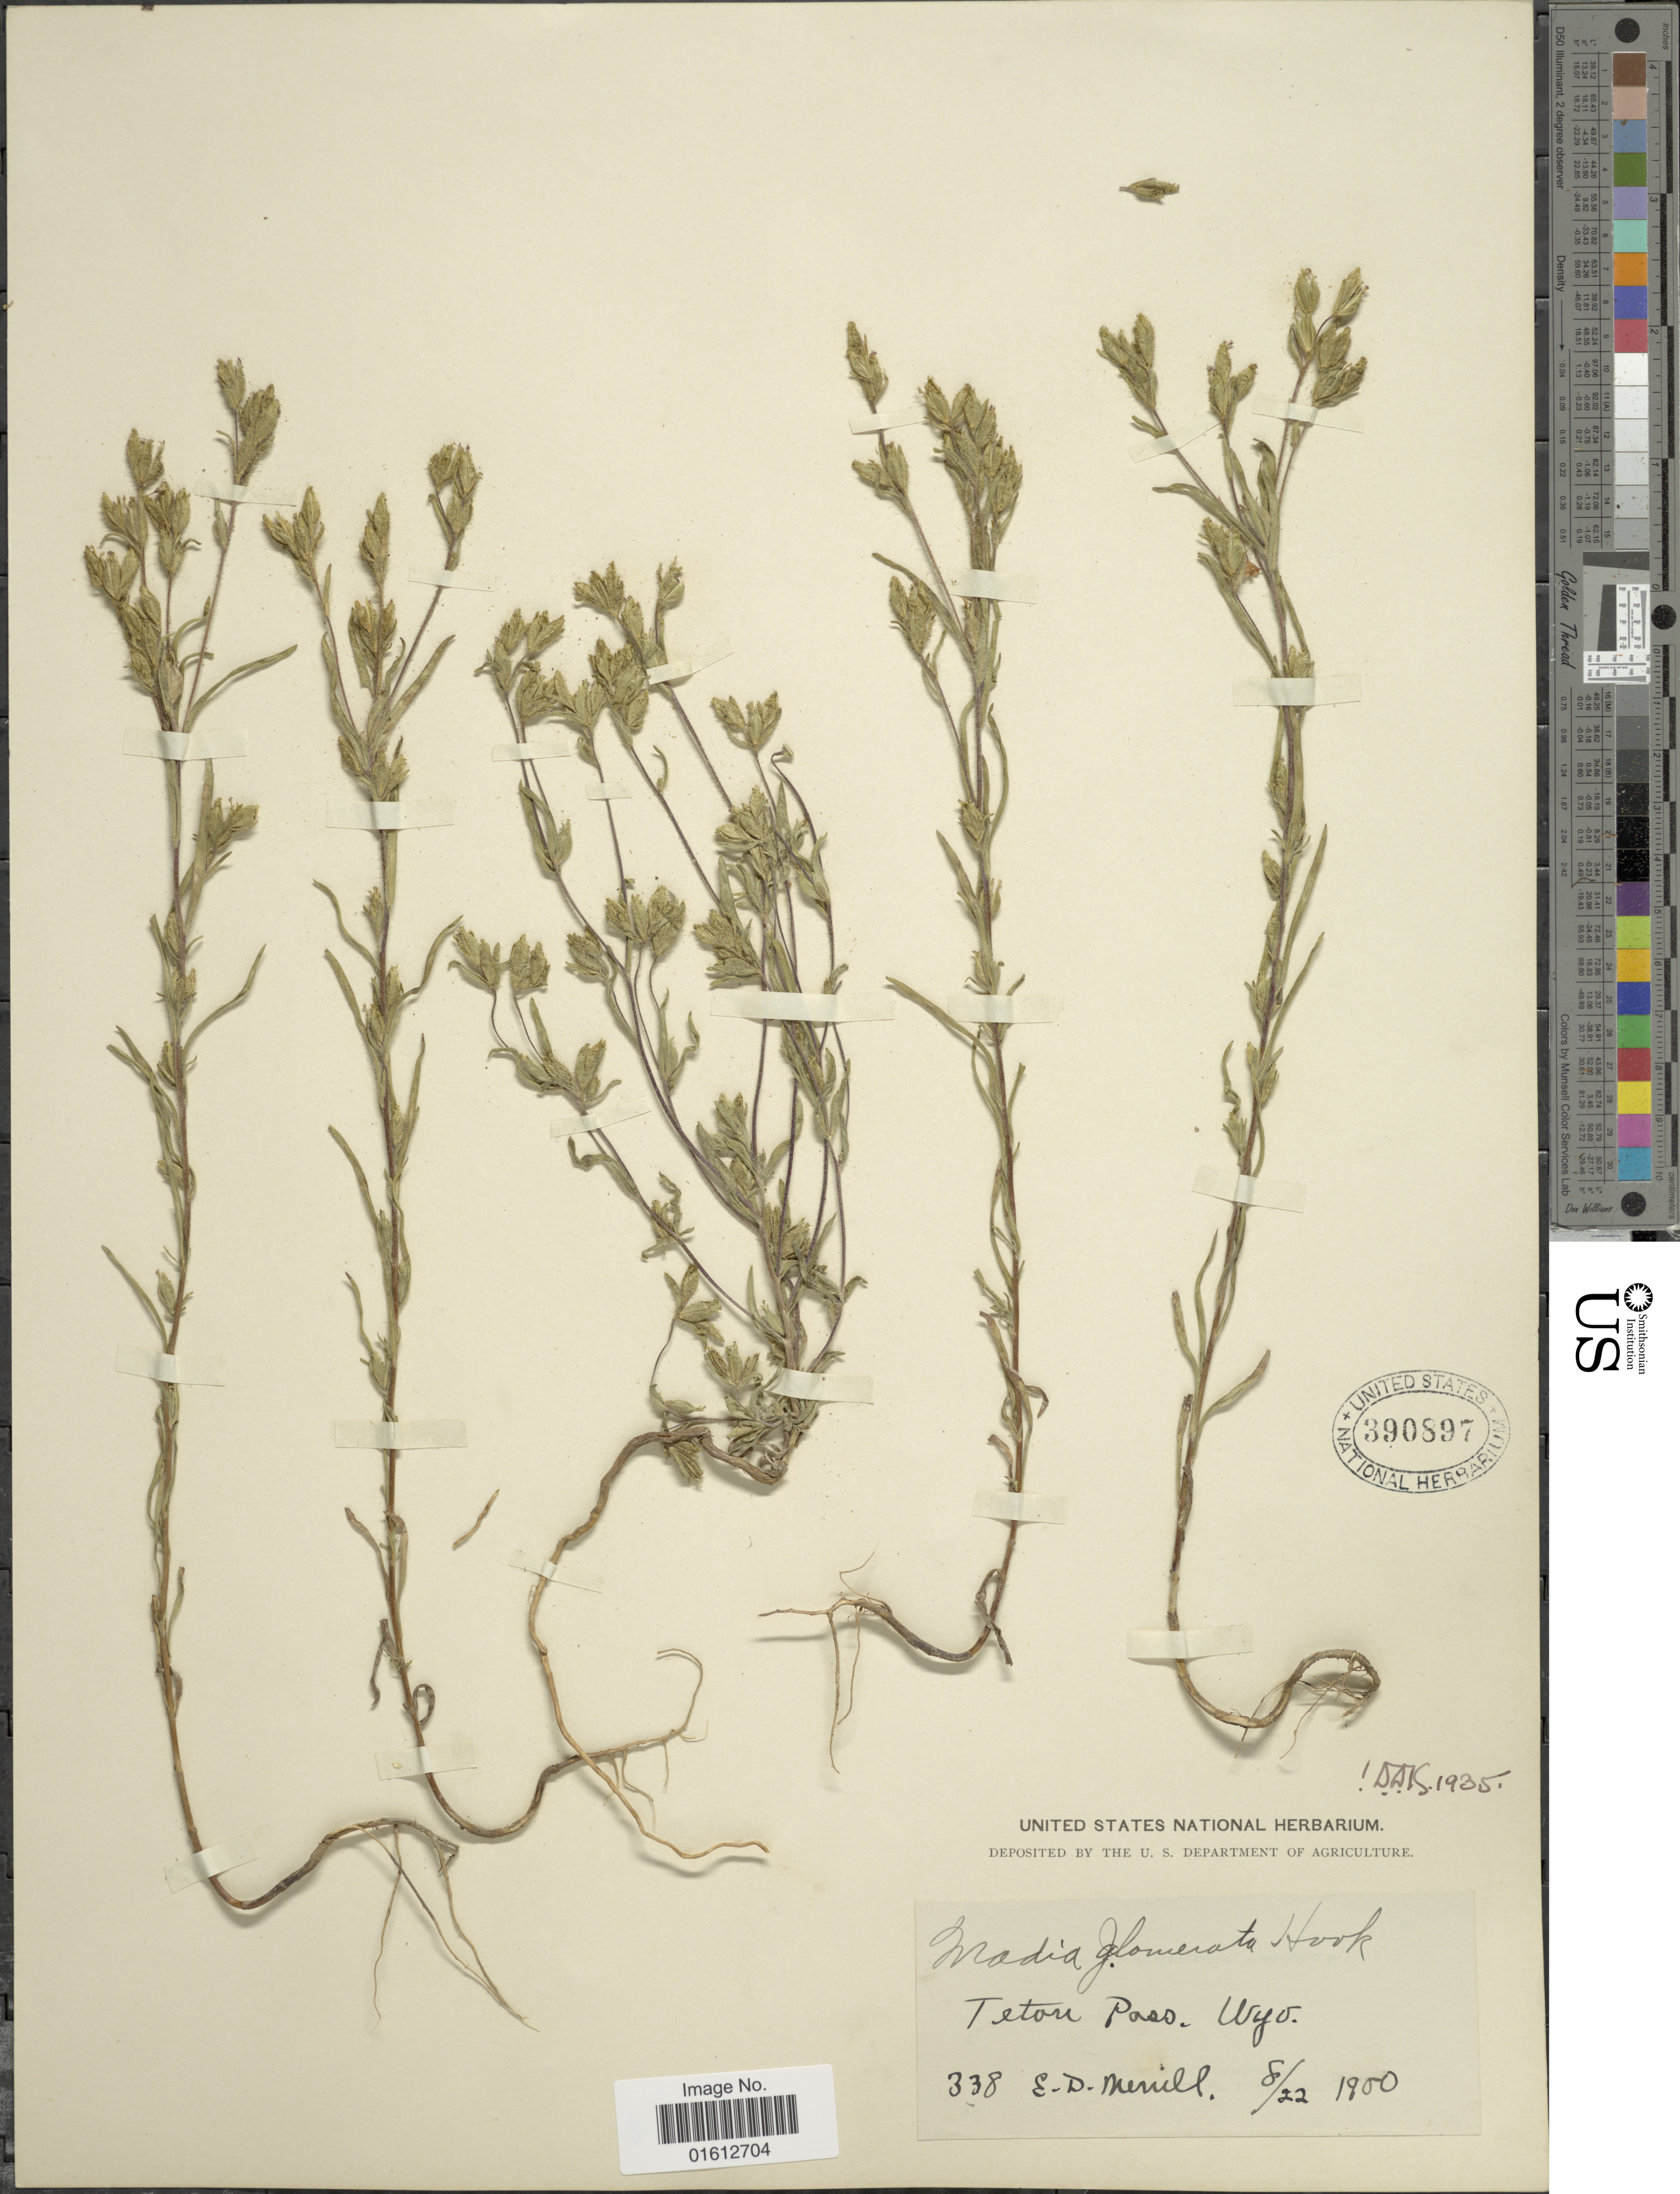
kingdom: Plantae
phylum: Tracheophyta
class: Magnoliopsida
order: Asterales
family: Asteraceae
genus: Madia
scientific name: Madia glomerata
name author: Hook.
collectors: E. D. Merrill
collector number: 338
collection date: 1900-08-22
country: United States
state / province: Wyoming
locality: Teton Pass.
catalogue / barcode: US 390897